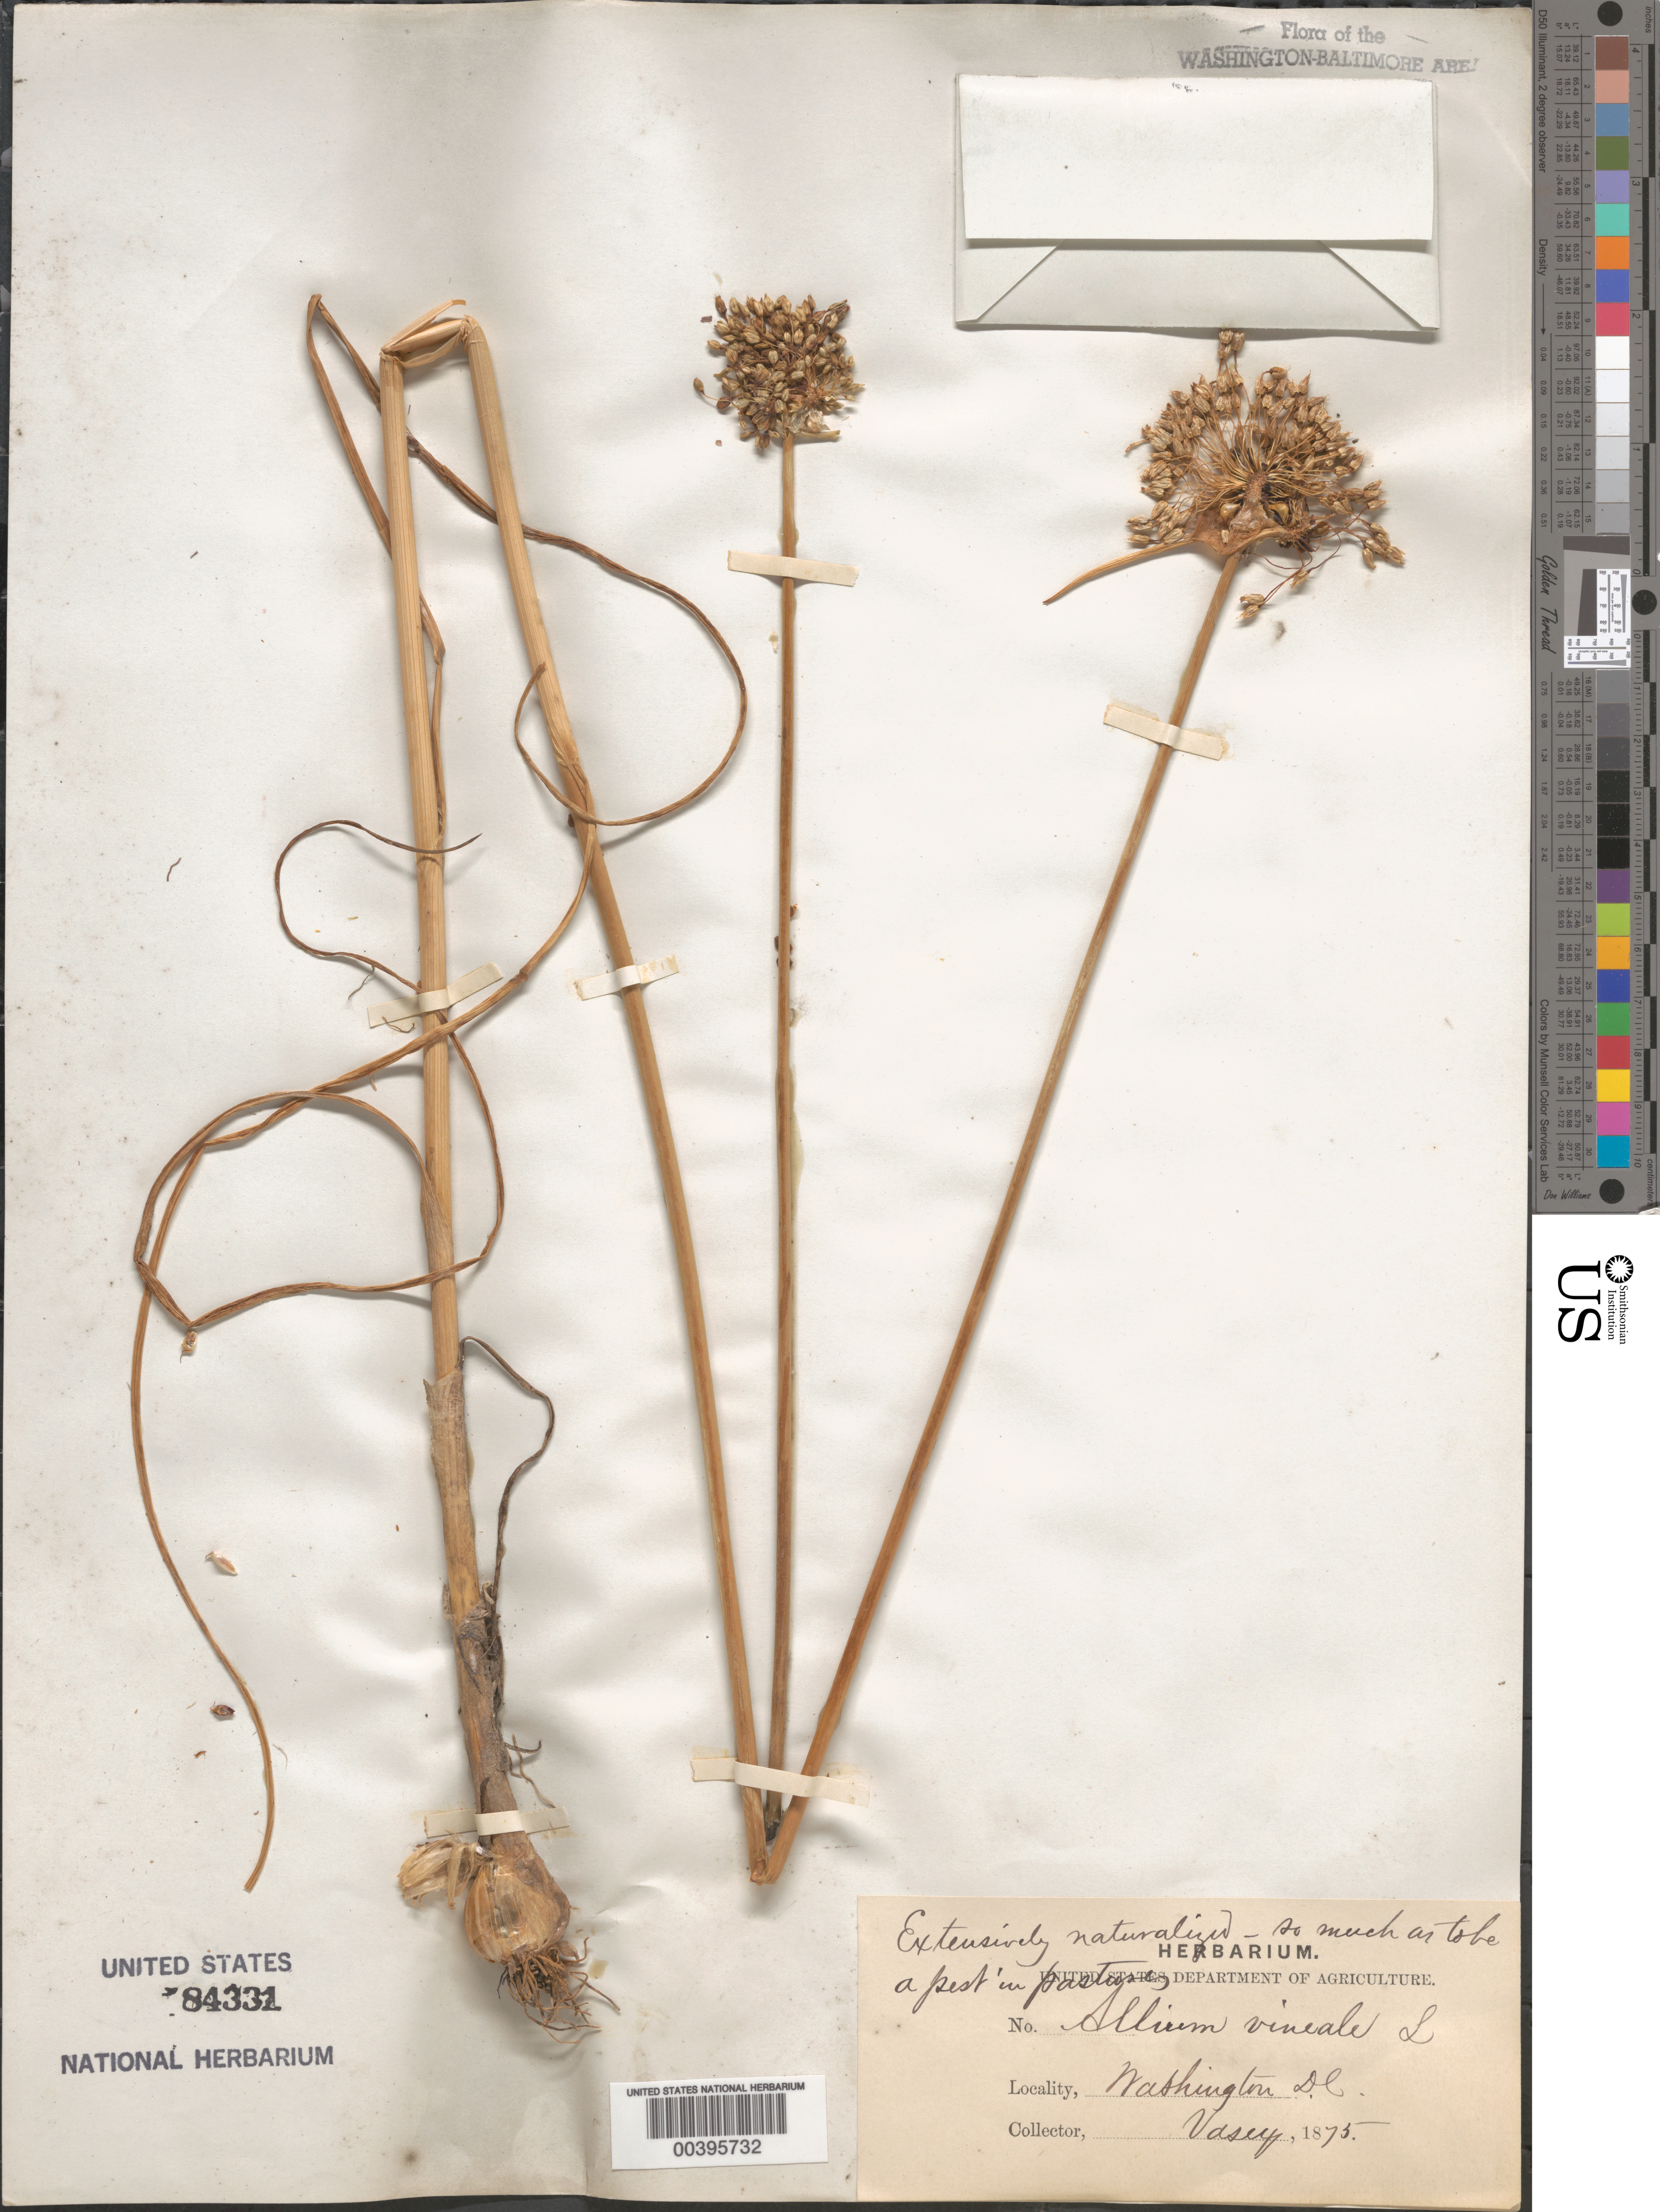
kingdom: Plantae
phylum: Tracheophyta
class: Liliopsida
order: Asparagales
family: Amaryllidaceae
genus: Allium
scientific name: Allium vineale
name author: L.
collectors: G. Vasey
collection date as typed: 1875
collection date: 1875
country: United States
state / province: District of Columbia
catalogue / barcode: US 84331